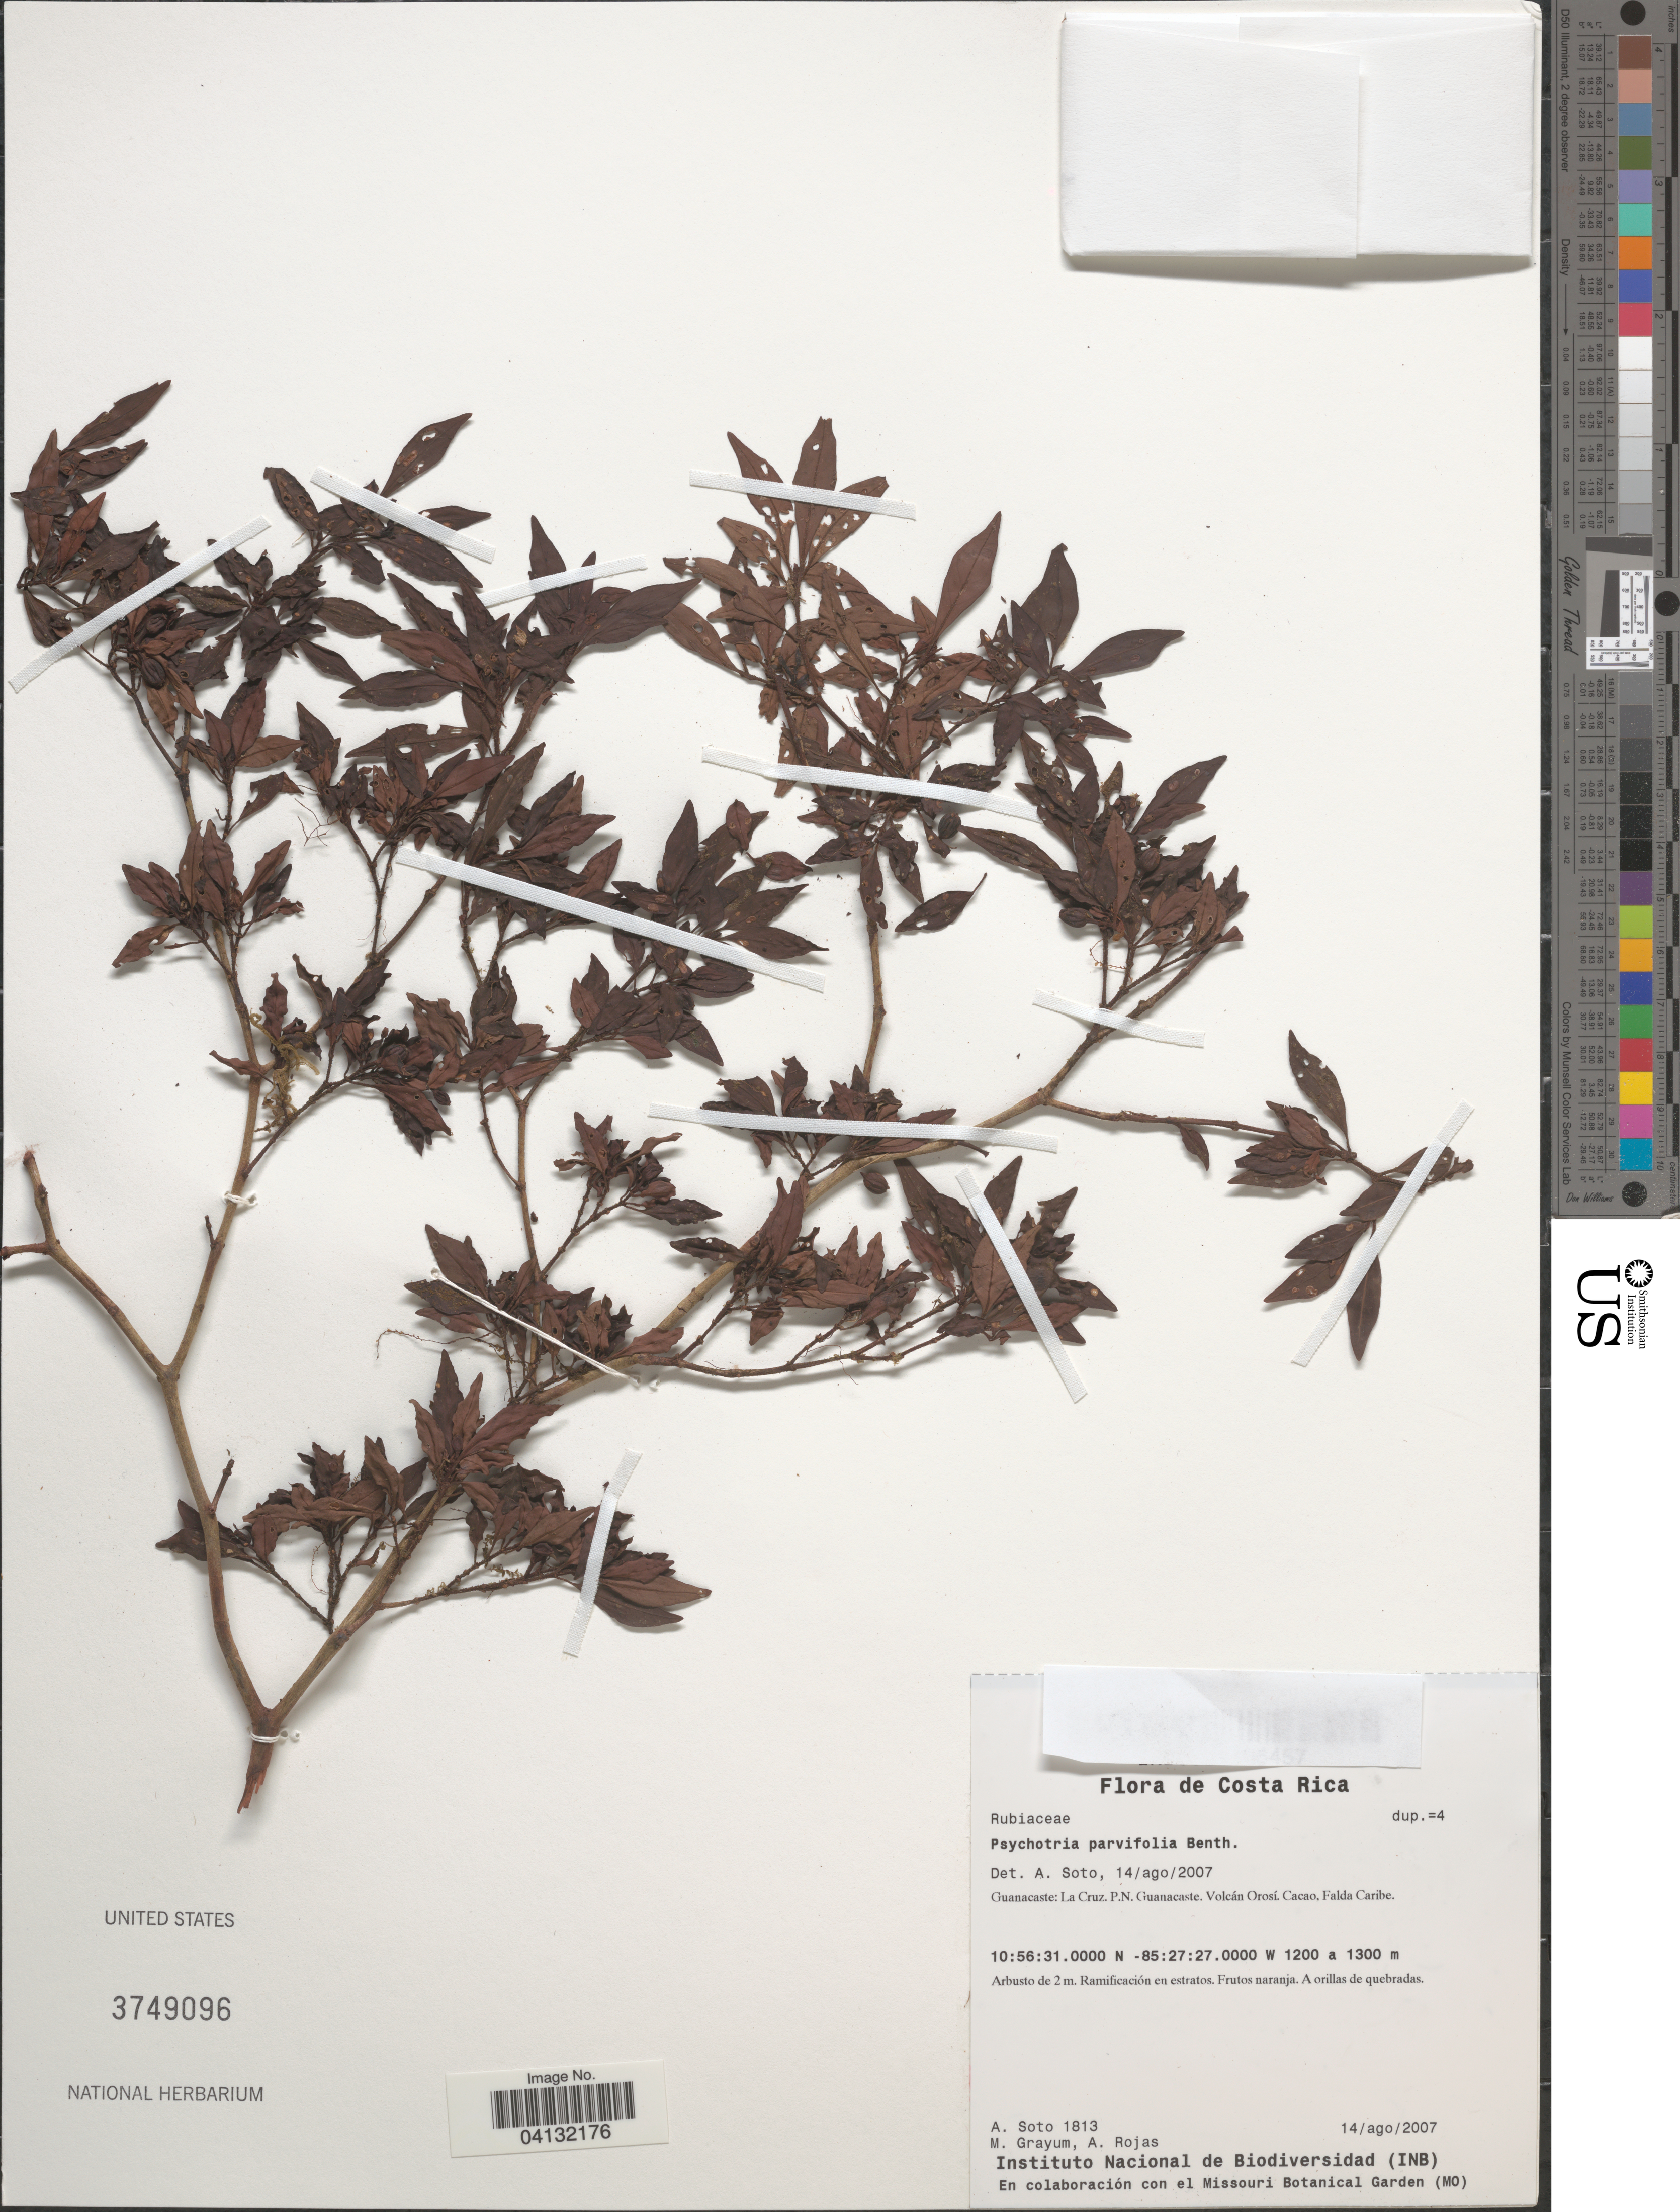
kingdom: Plantae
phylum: Tracheophyta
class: Magnoliopsida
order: Gentianales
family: Rubiaceae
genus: Psychotria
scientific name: Psychotria parvifolia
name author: Benth. ex Oerst.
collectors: A. Soto, M. H. Grayum & A. Rojas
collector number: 1813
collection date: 2007-08-14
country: Costa Rica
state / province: Guanacaste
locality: La Cruz. P.N. Guanacaste. Volcán Orosí. Cacao. Falda Caribe.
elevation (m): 1200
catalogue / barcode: US 3749096